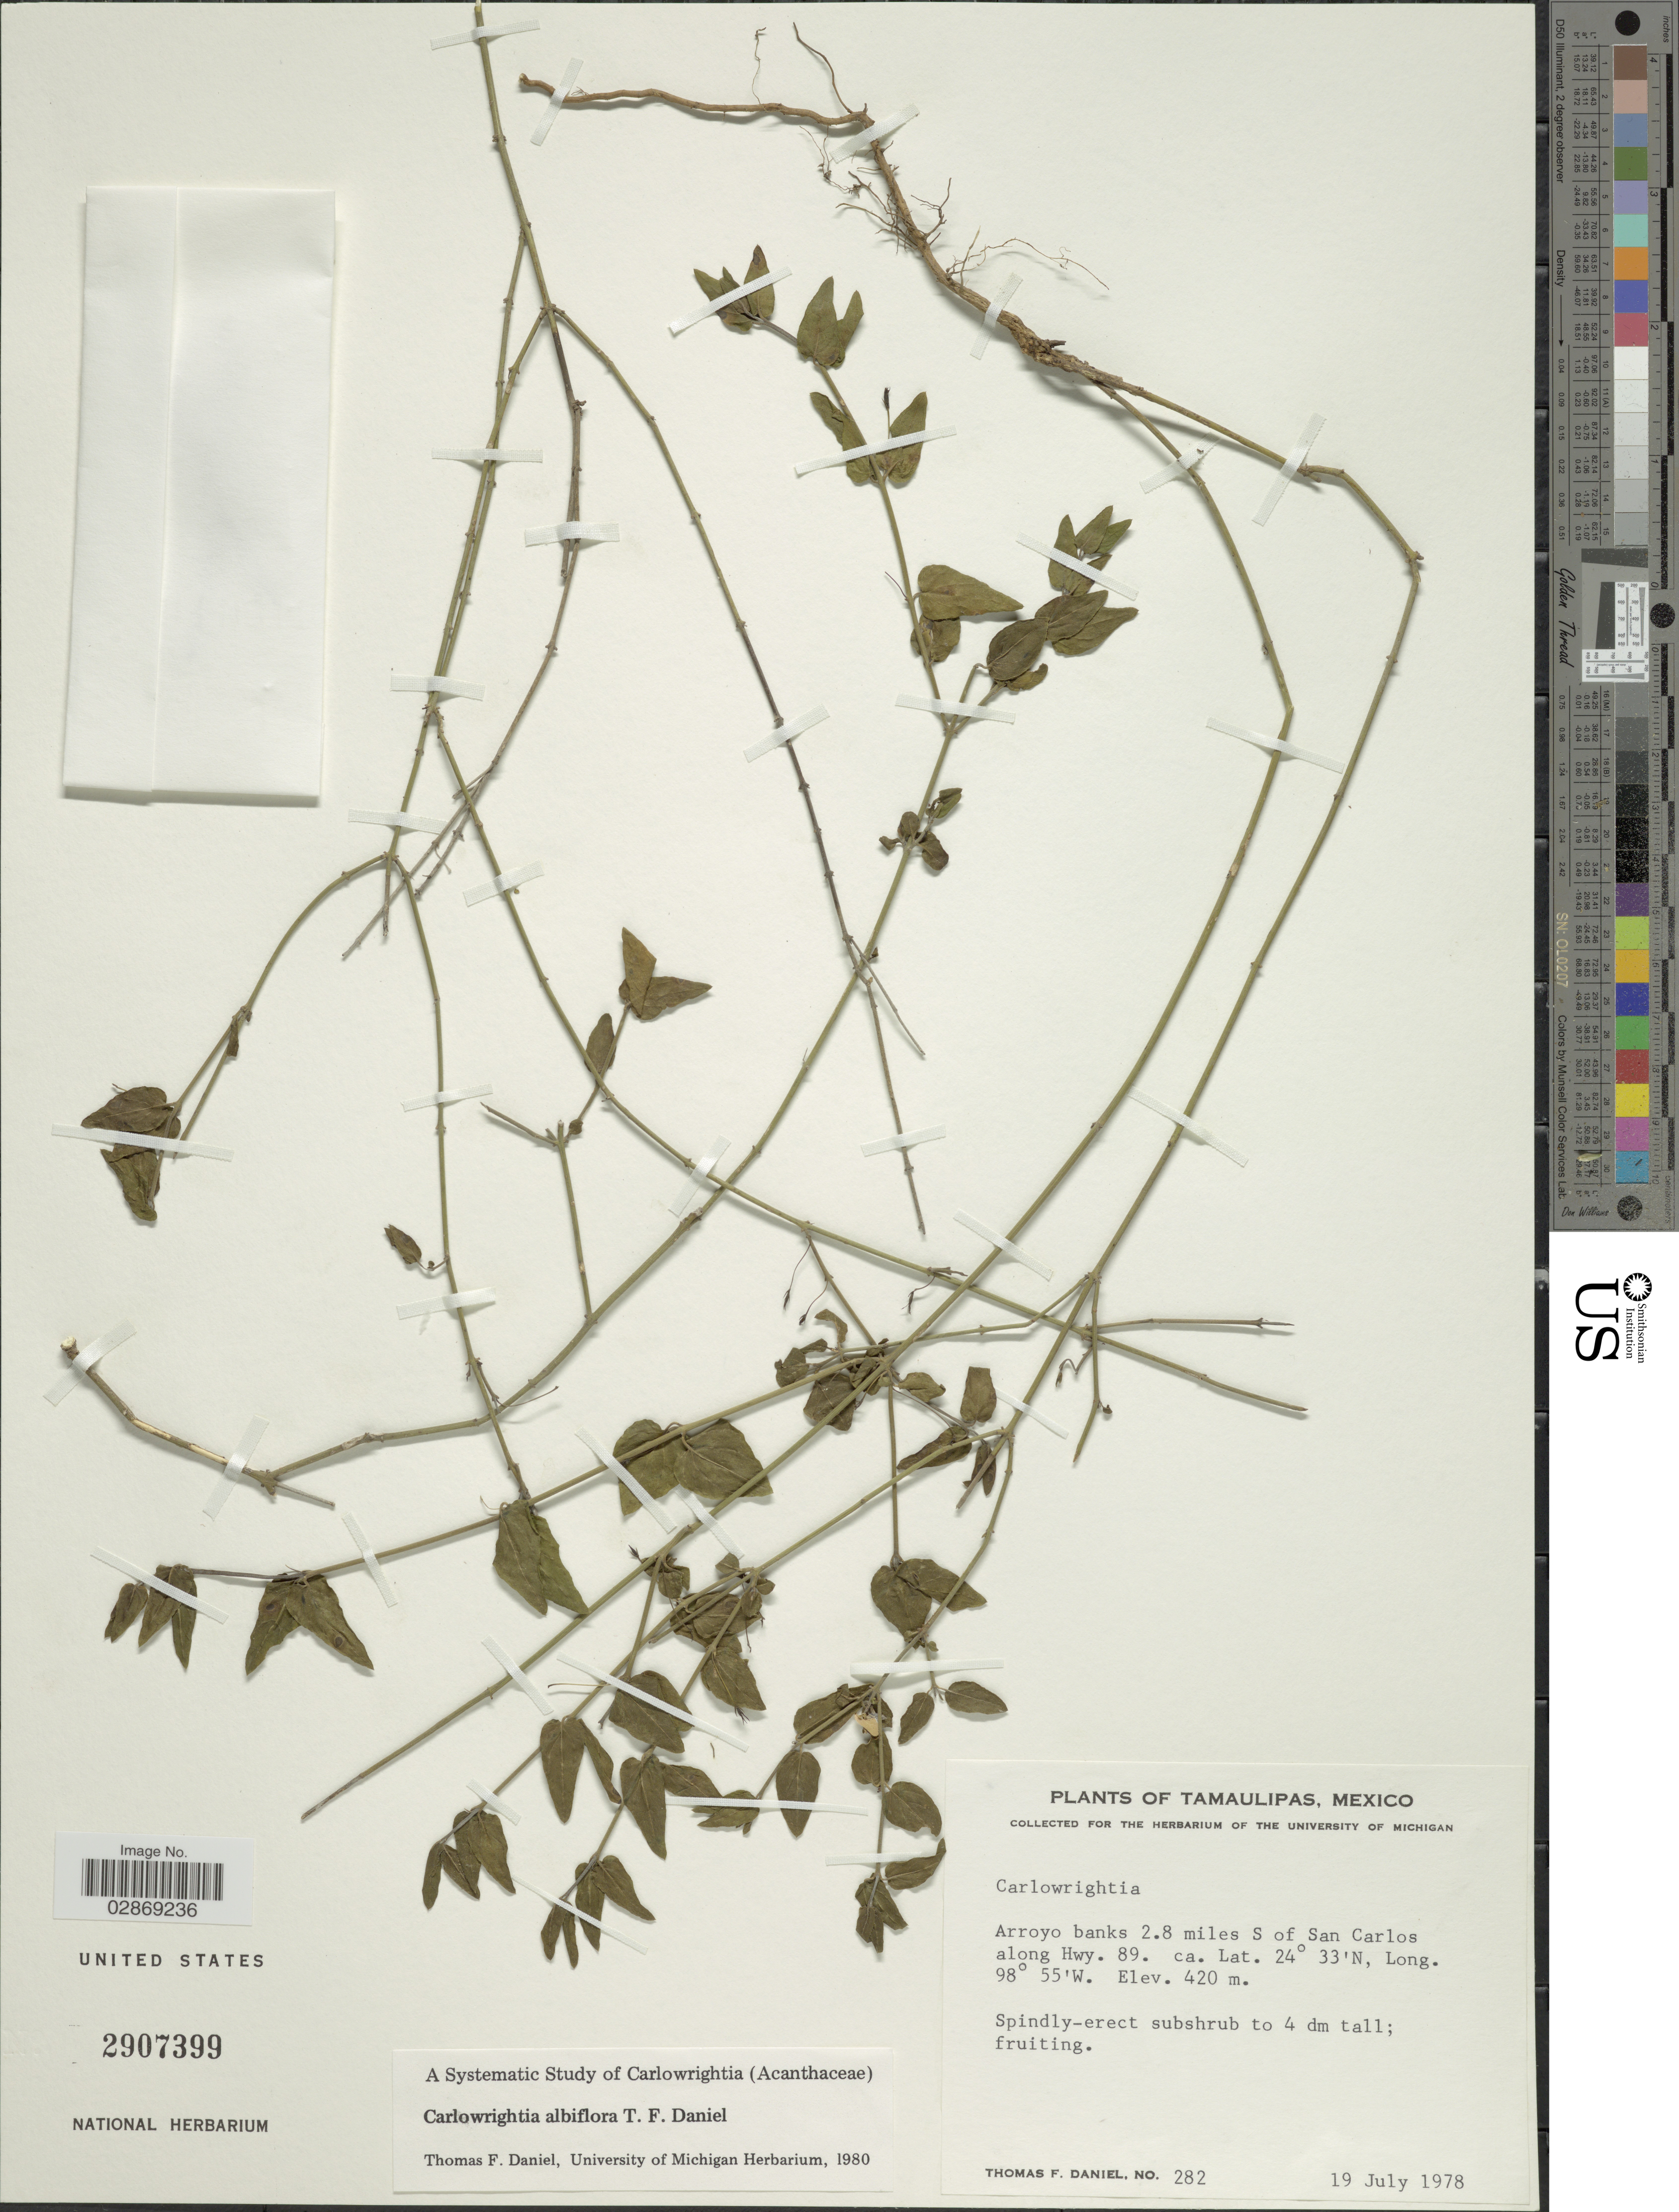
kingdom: Plantae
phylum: Tracheophyta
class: Magnoliopsida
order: Lamiales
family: Acanthaceae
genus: Carlowrightia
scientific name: Carlowrightia albiflora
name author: T.F. Daniel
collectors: T. F. Daniel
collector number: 282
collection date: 1978-07-19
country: Mexico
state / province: Tamaulipas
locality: Arroyo banks 2.8 miles S of San Carlos along Hwy. 89.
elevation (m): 420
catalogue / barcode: US 2907399